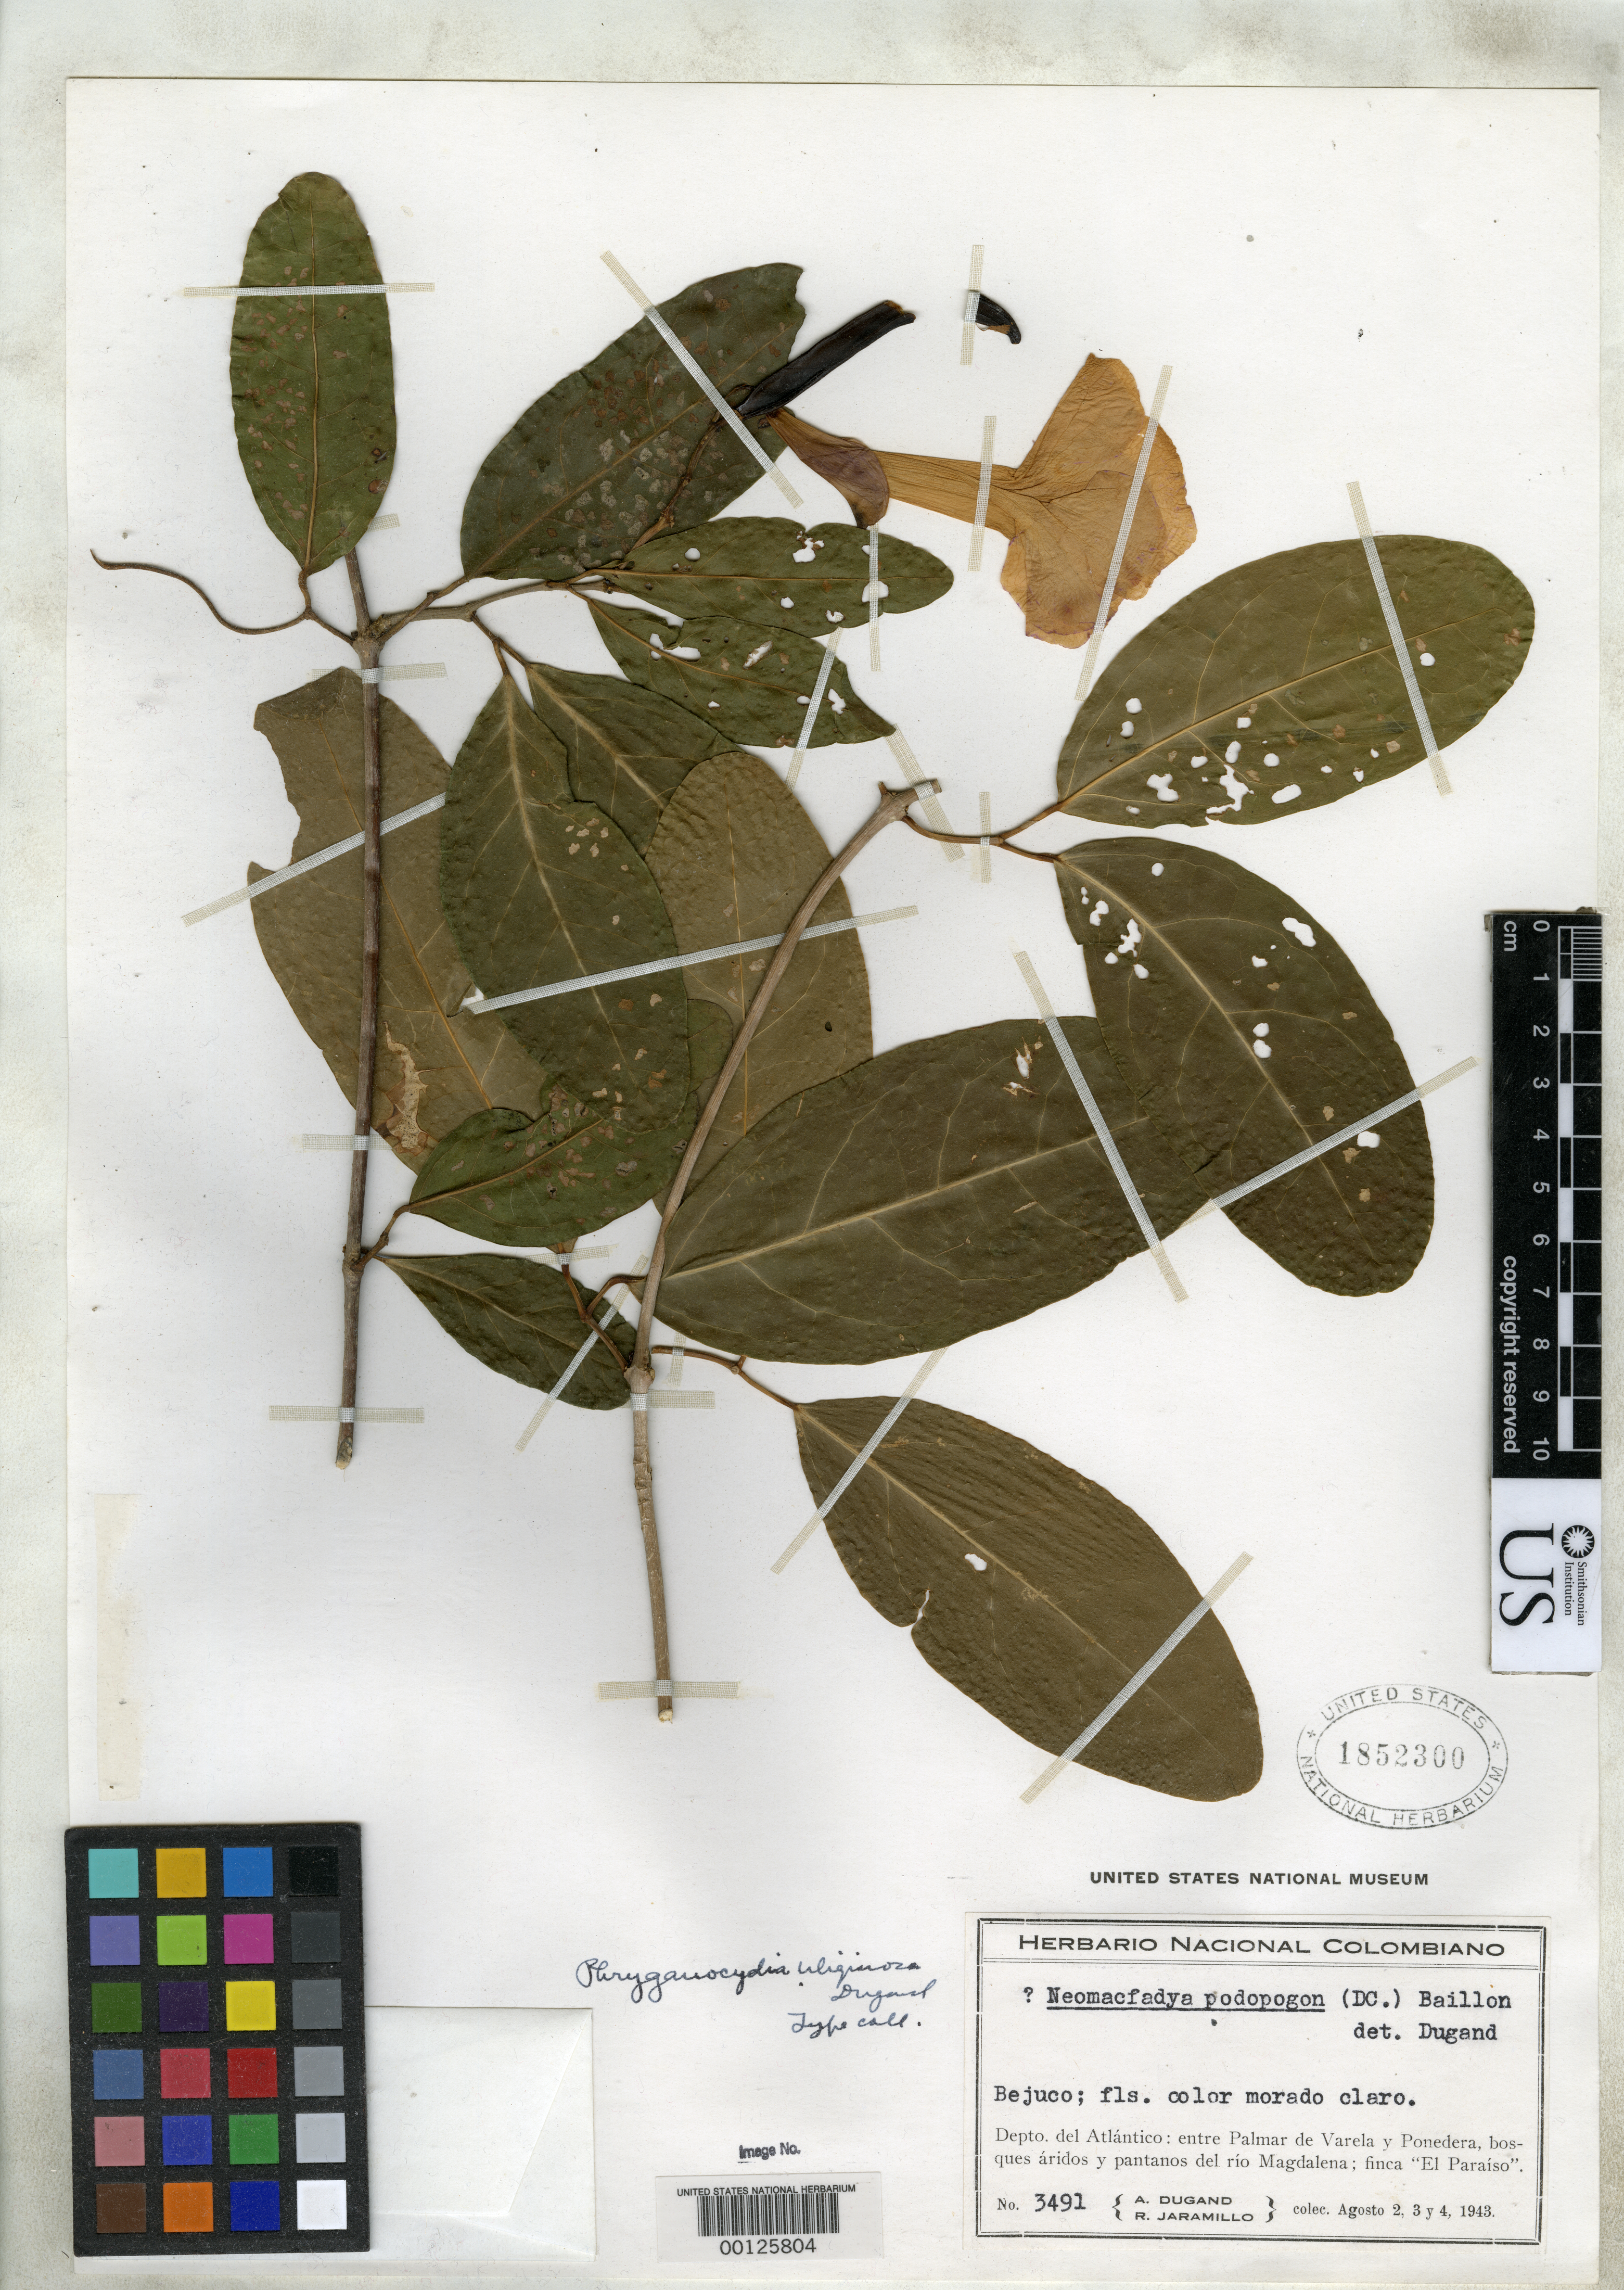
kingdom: Plantae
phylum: Tracheophyta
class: Magnoliopsida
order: Lamiales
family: Bignoniaceae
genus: Phryganocydia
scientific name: Phryganocydia uliginosa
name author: Dugand G.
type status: Isotype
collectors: A. Dugand G. & R. Jaramillo M.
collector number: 3491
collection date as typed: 02 Aug 1943 to 04 Aug 1943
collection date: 1943-08-02/1943-08-04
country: Colombia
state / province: Atlántico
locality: Between Palmar de Varela and Ponedera.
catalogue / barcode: US 1852300